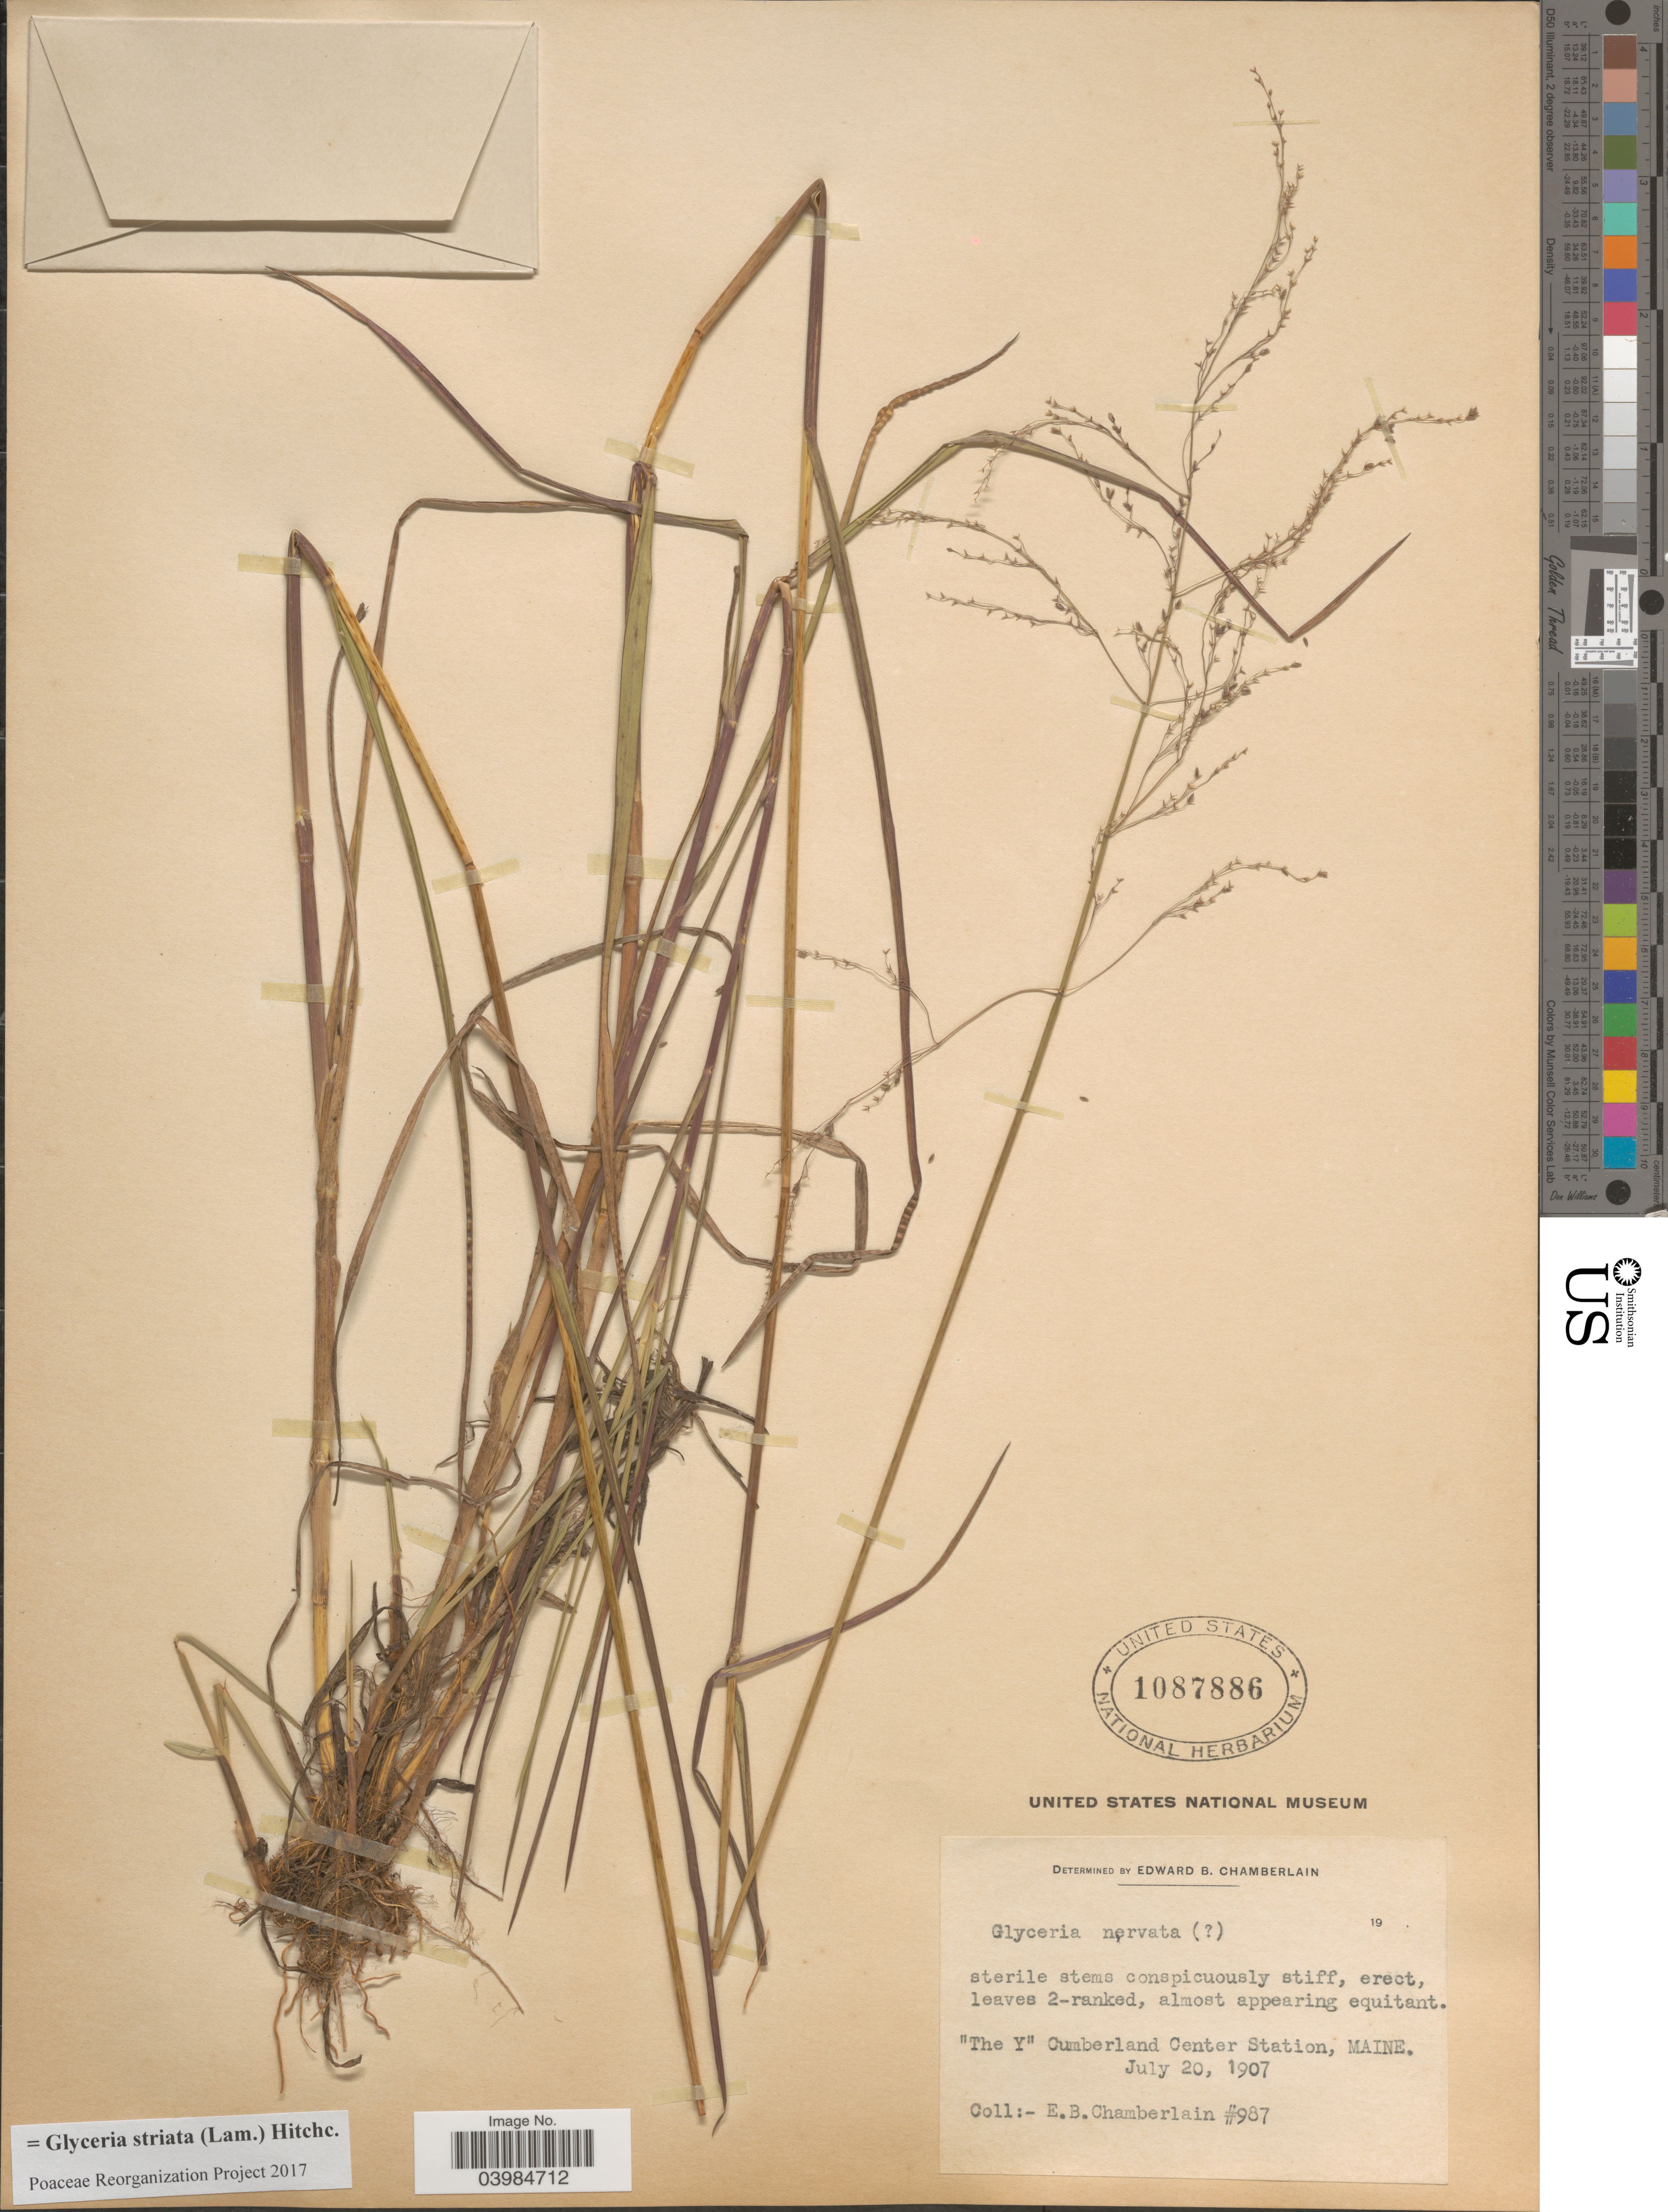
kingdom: Plantae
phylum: Tracheophyta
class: Liliopsida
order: Poales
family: Poaceae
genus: Glyceria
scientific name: Glyceria striata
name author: (Lam.) Hitchc.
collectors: E. Chamberlain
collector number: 987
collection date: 1907-07-20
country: United States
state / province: Maine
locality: The Y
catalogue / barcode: US 1087886